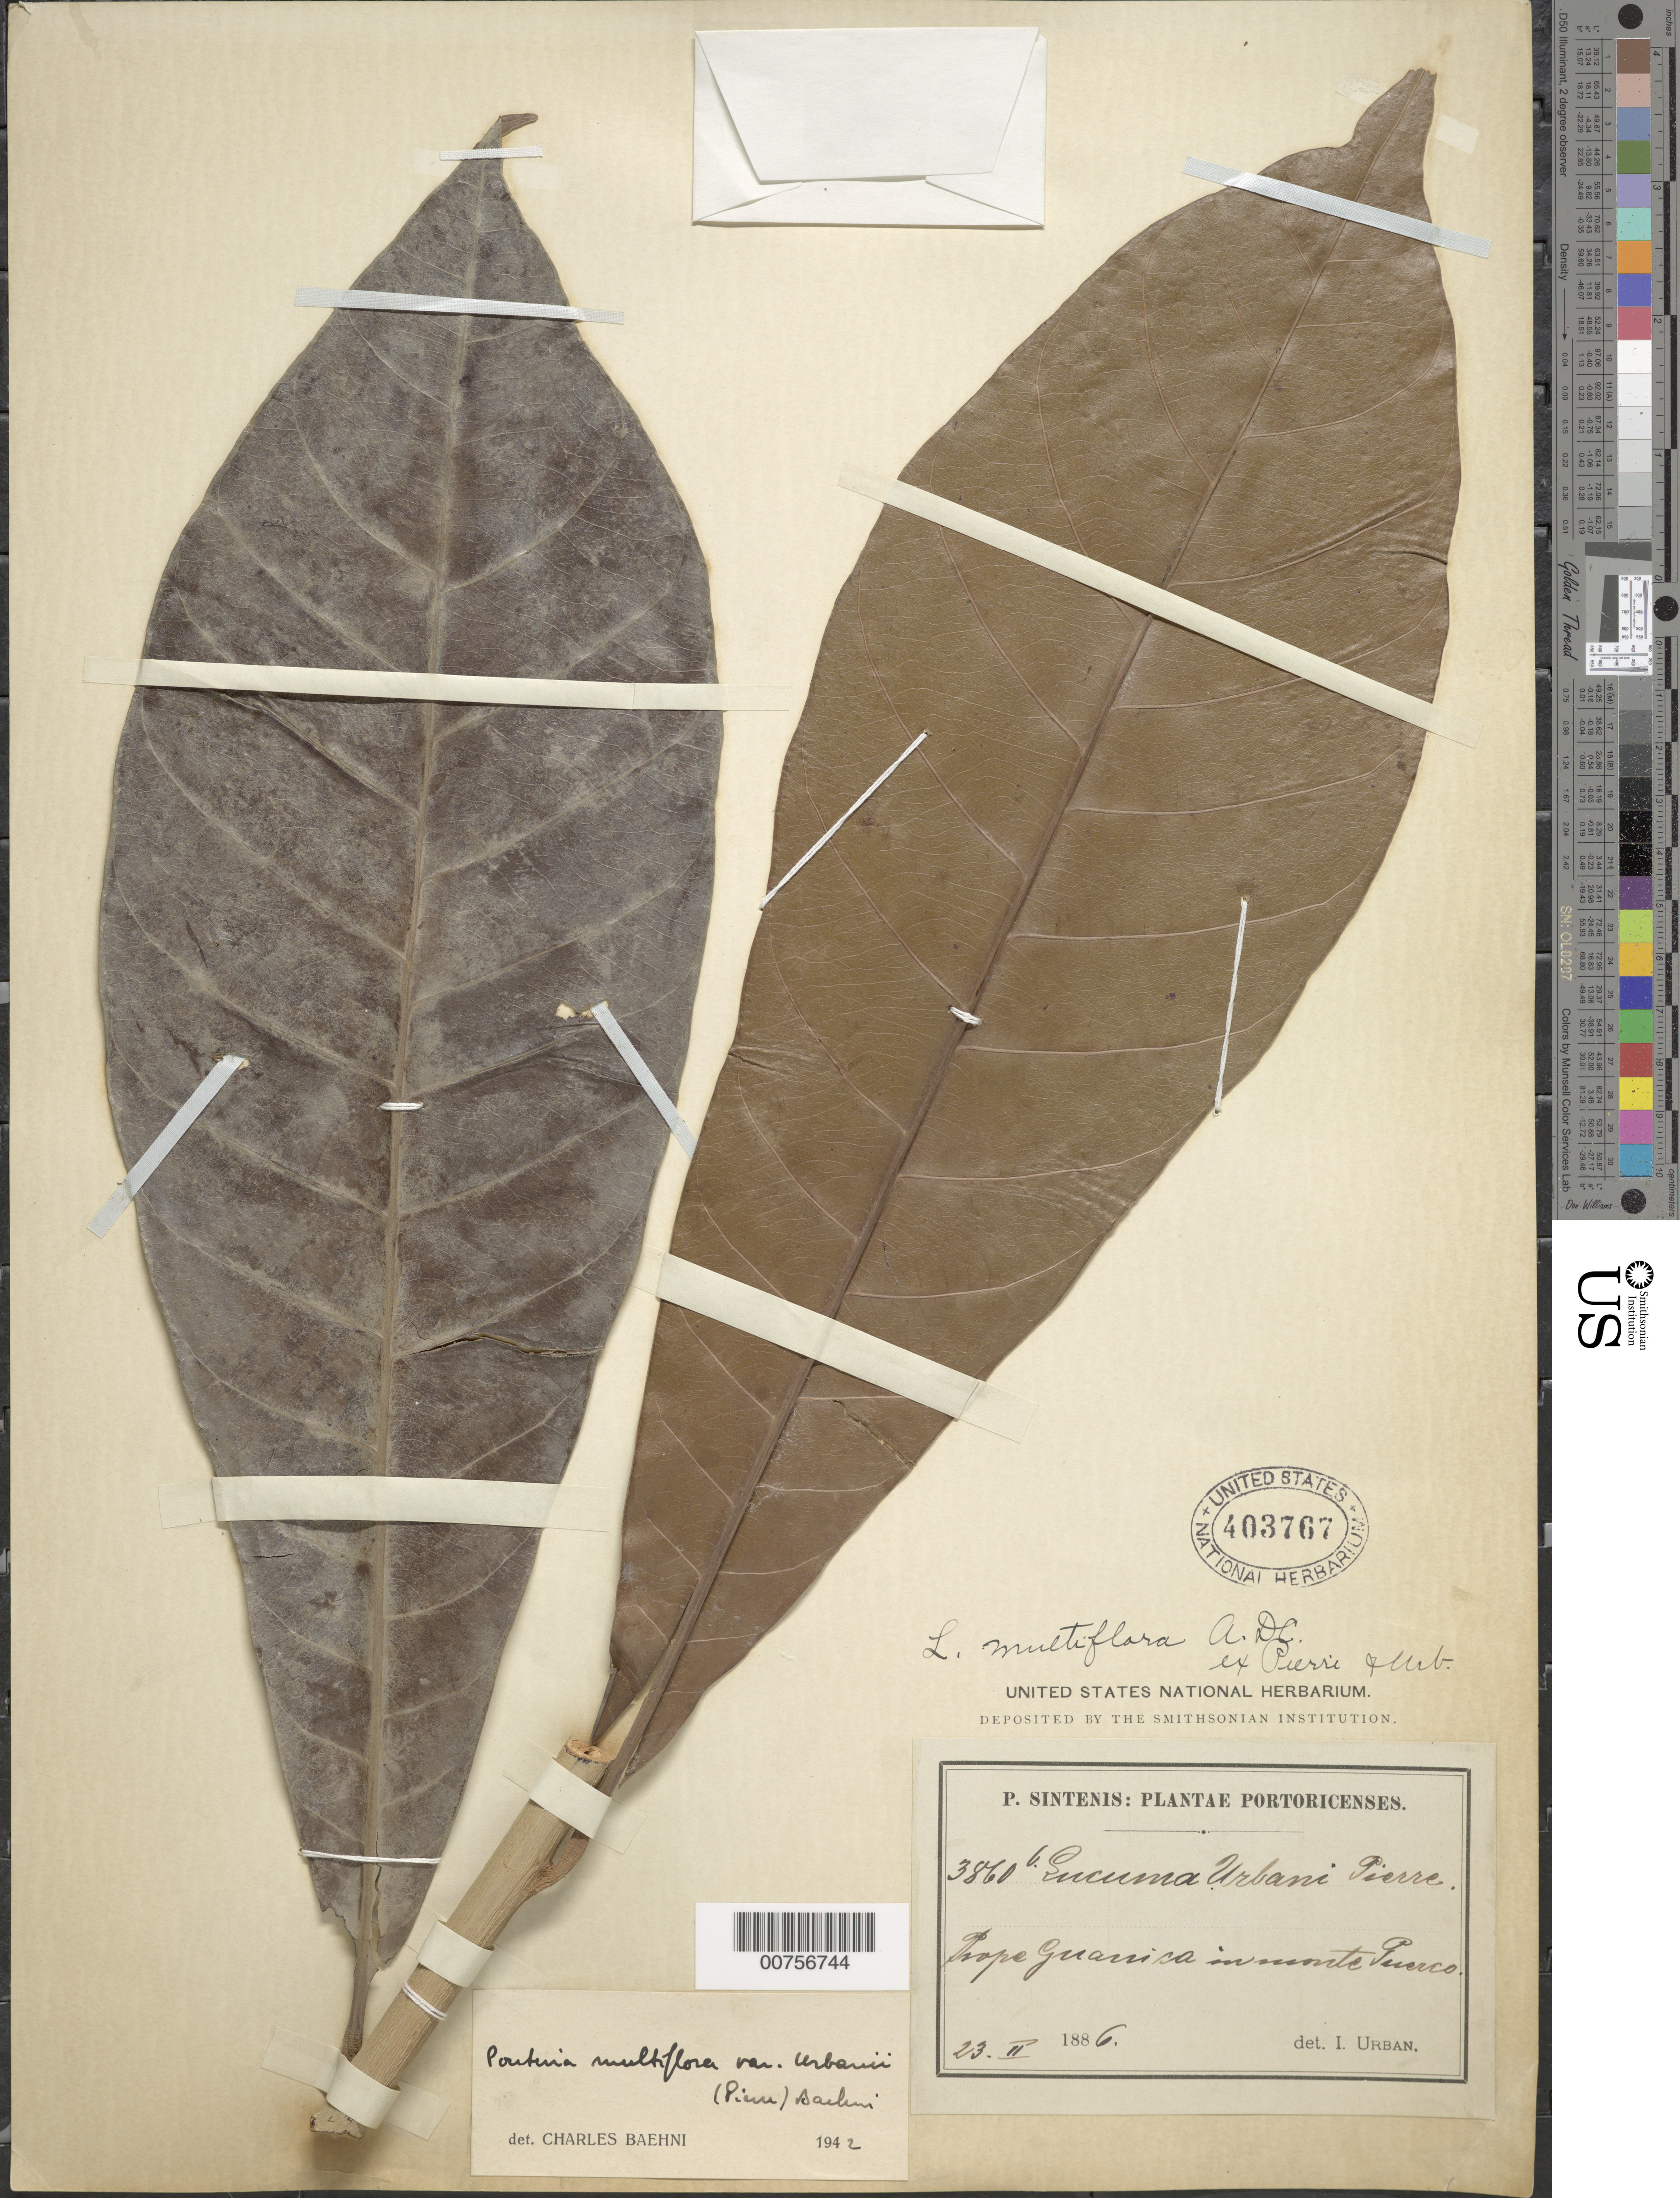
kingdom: Plantae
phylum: Tracheophyta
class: Magnoliopsida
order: Ericales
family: Sapotaceae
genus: Pouteria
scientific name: Pouteria multiflora var. urbanii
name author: (Pierre ex Urb.) Baehni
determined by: Baehni, C.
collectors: P. Sintenis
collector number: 3860b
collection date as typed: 23 Feb 1886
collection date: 1886-02-23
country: Puerto Rico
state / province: Guánica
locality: Prope Guanica in monte Puerco.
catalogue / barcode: US 403767